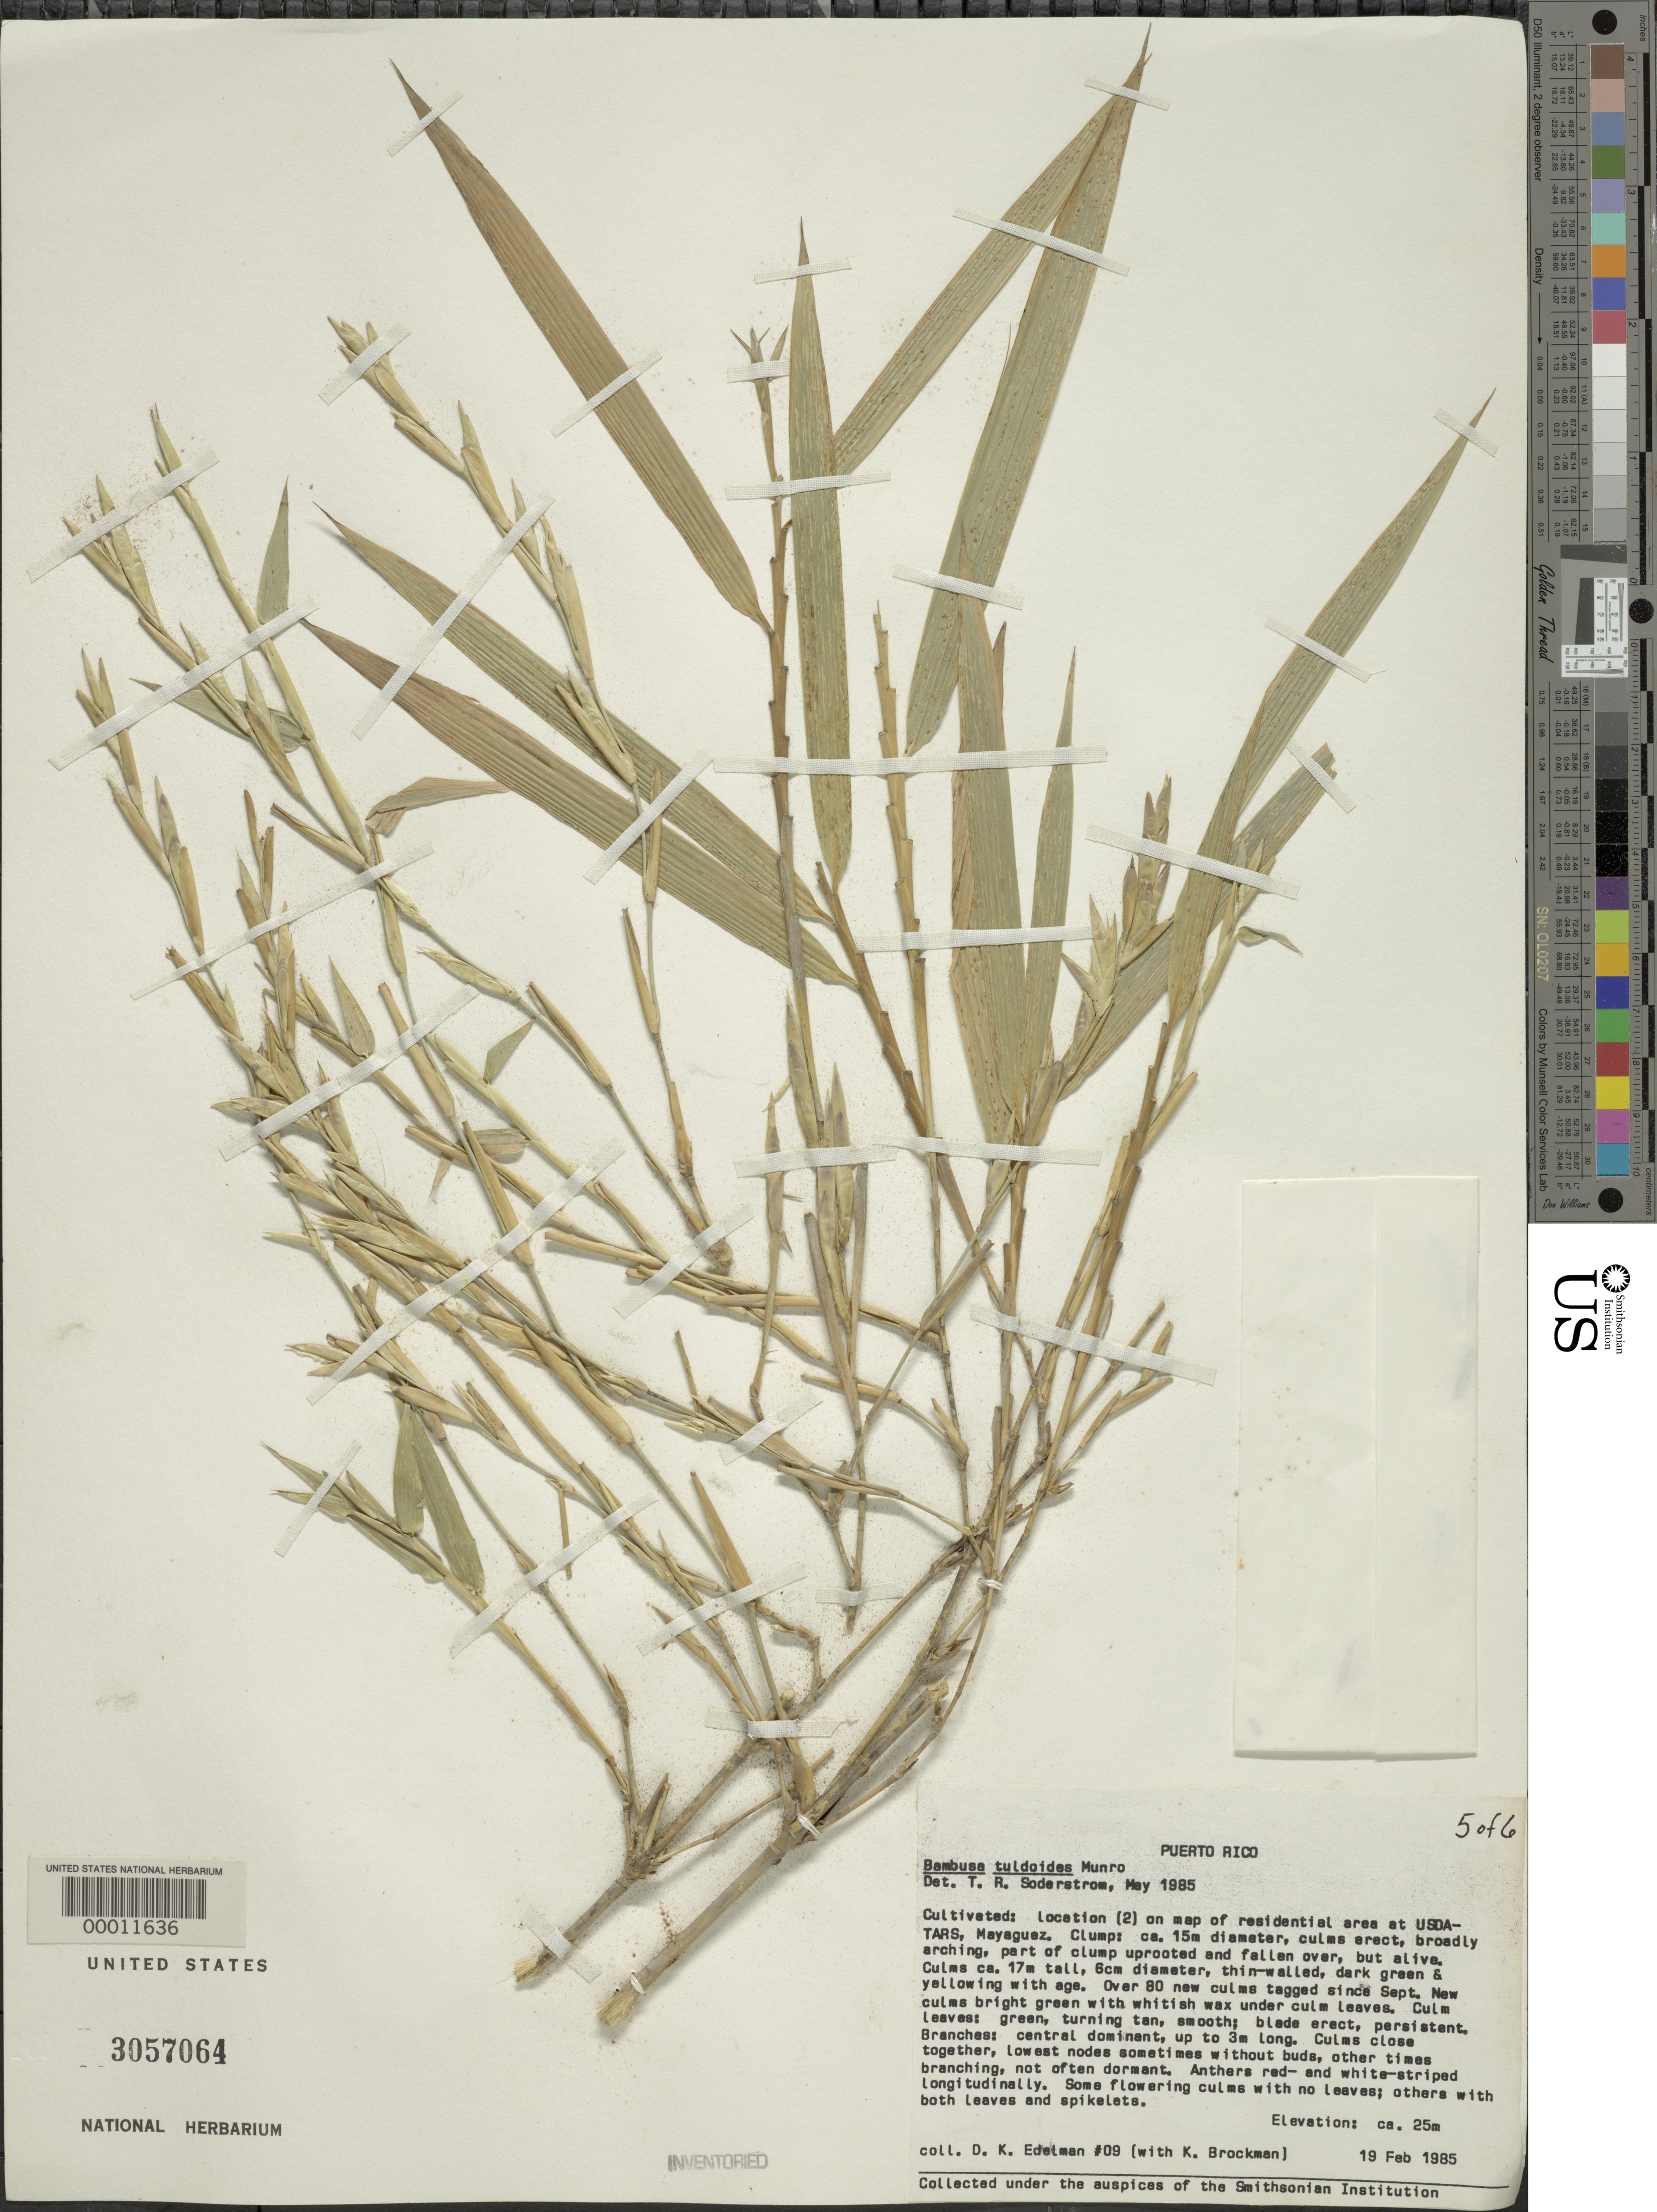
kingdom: Plantae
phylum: Tracheophyta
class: Liliopsida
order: Poales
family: Poaceae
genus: Bambusa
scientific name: Bambusa tuldoides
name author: Munro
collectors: D. Edelman & K. Brockman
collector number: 09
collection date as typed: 19 Feb 1985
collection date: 1985-02-19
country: Puerto Rico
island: Greater Antilles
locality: Mayaguez, usda-tars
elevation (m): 25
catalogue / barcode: US 3057064